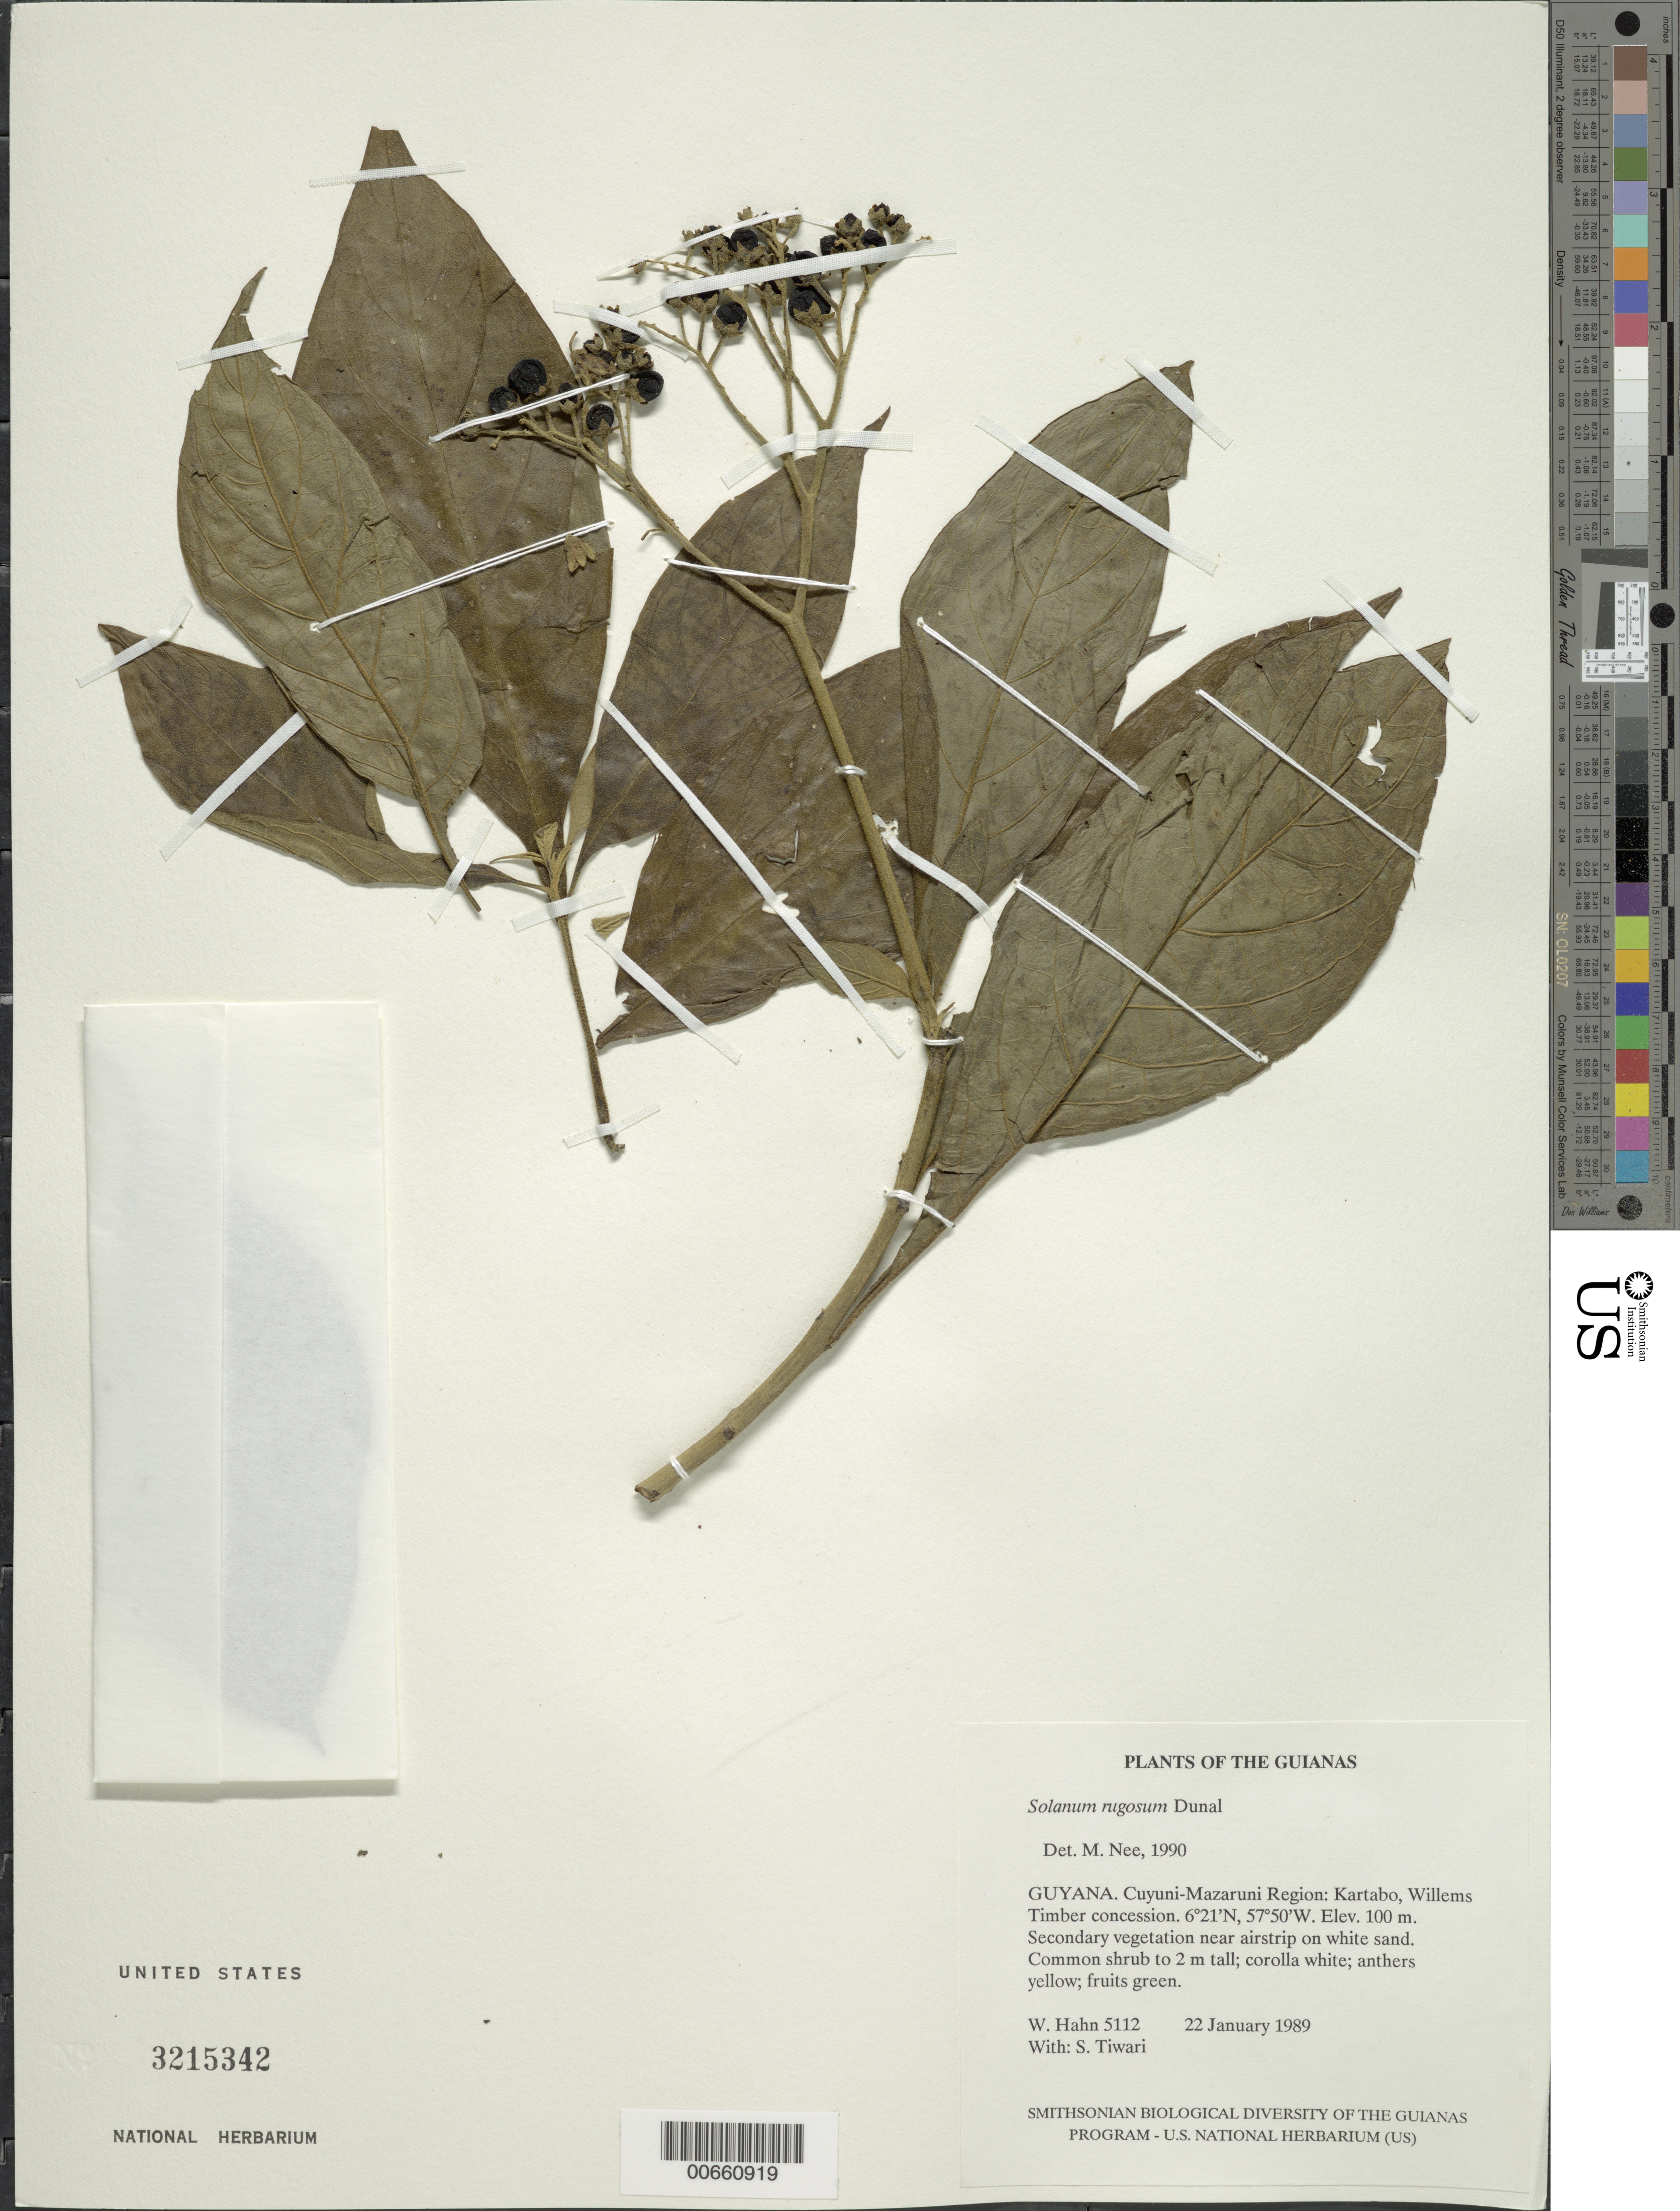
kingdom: Plantae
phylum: Tracheophyta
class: Magnoliopsida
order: Solanales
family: Solanaceae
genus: Solanum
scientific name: Solanum rugosum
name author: Dunal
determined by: Nee, Michael H.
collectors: W. Hahn & S. Tiwari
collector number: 5112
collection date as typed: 1 Jan 1989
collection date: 1989-01-01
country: Guyana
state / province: Cuyuni-Mazaruni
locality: Kartabo, Willems Timber concession. Near airstrip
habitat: Secondary vegetation on white sand. Common.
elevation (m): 100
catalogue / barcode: US 3215342